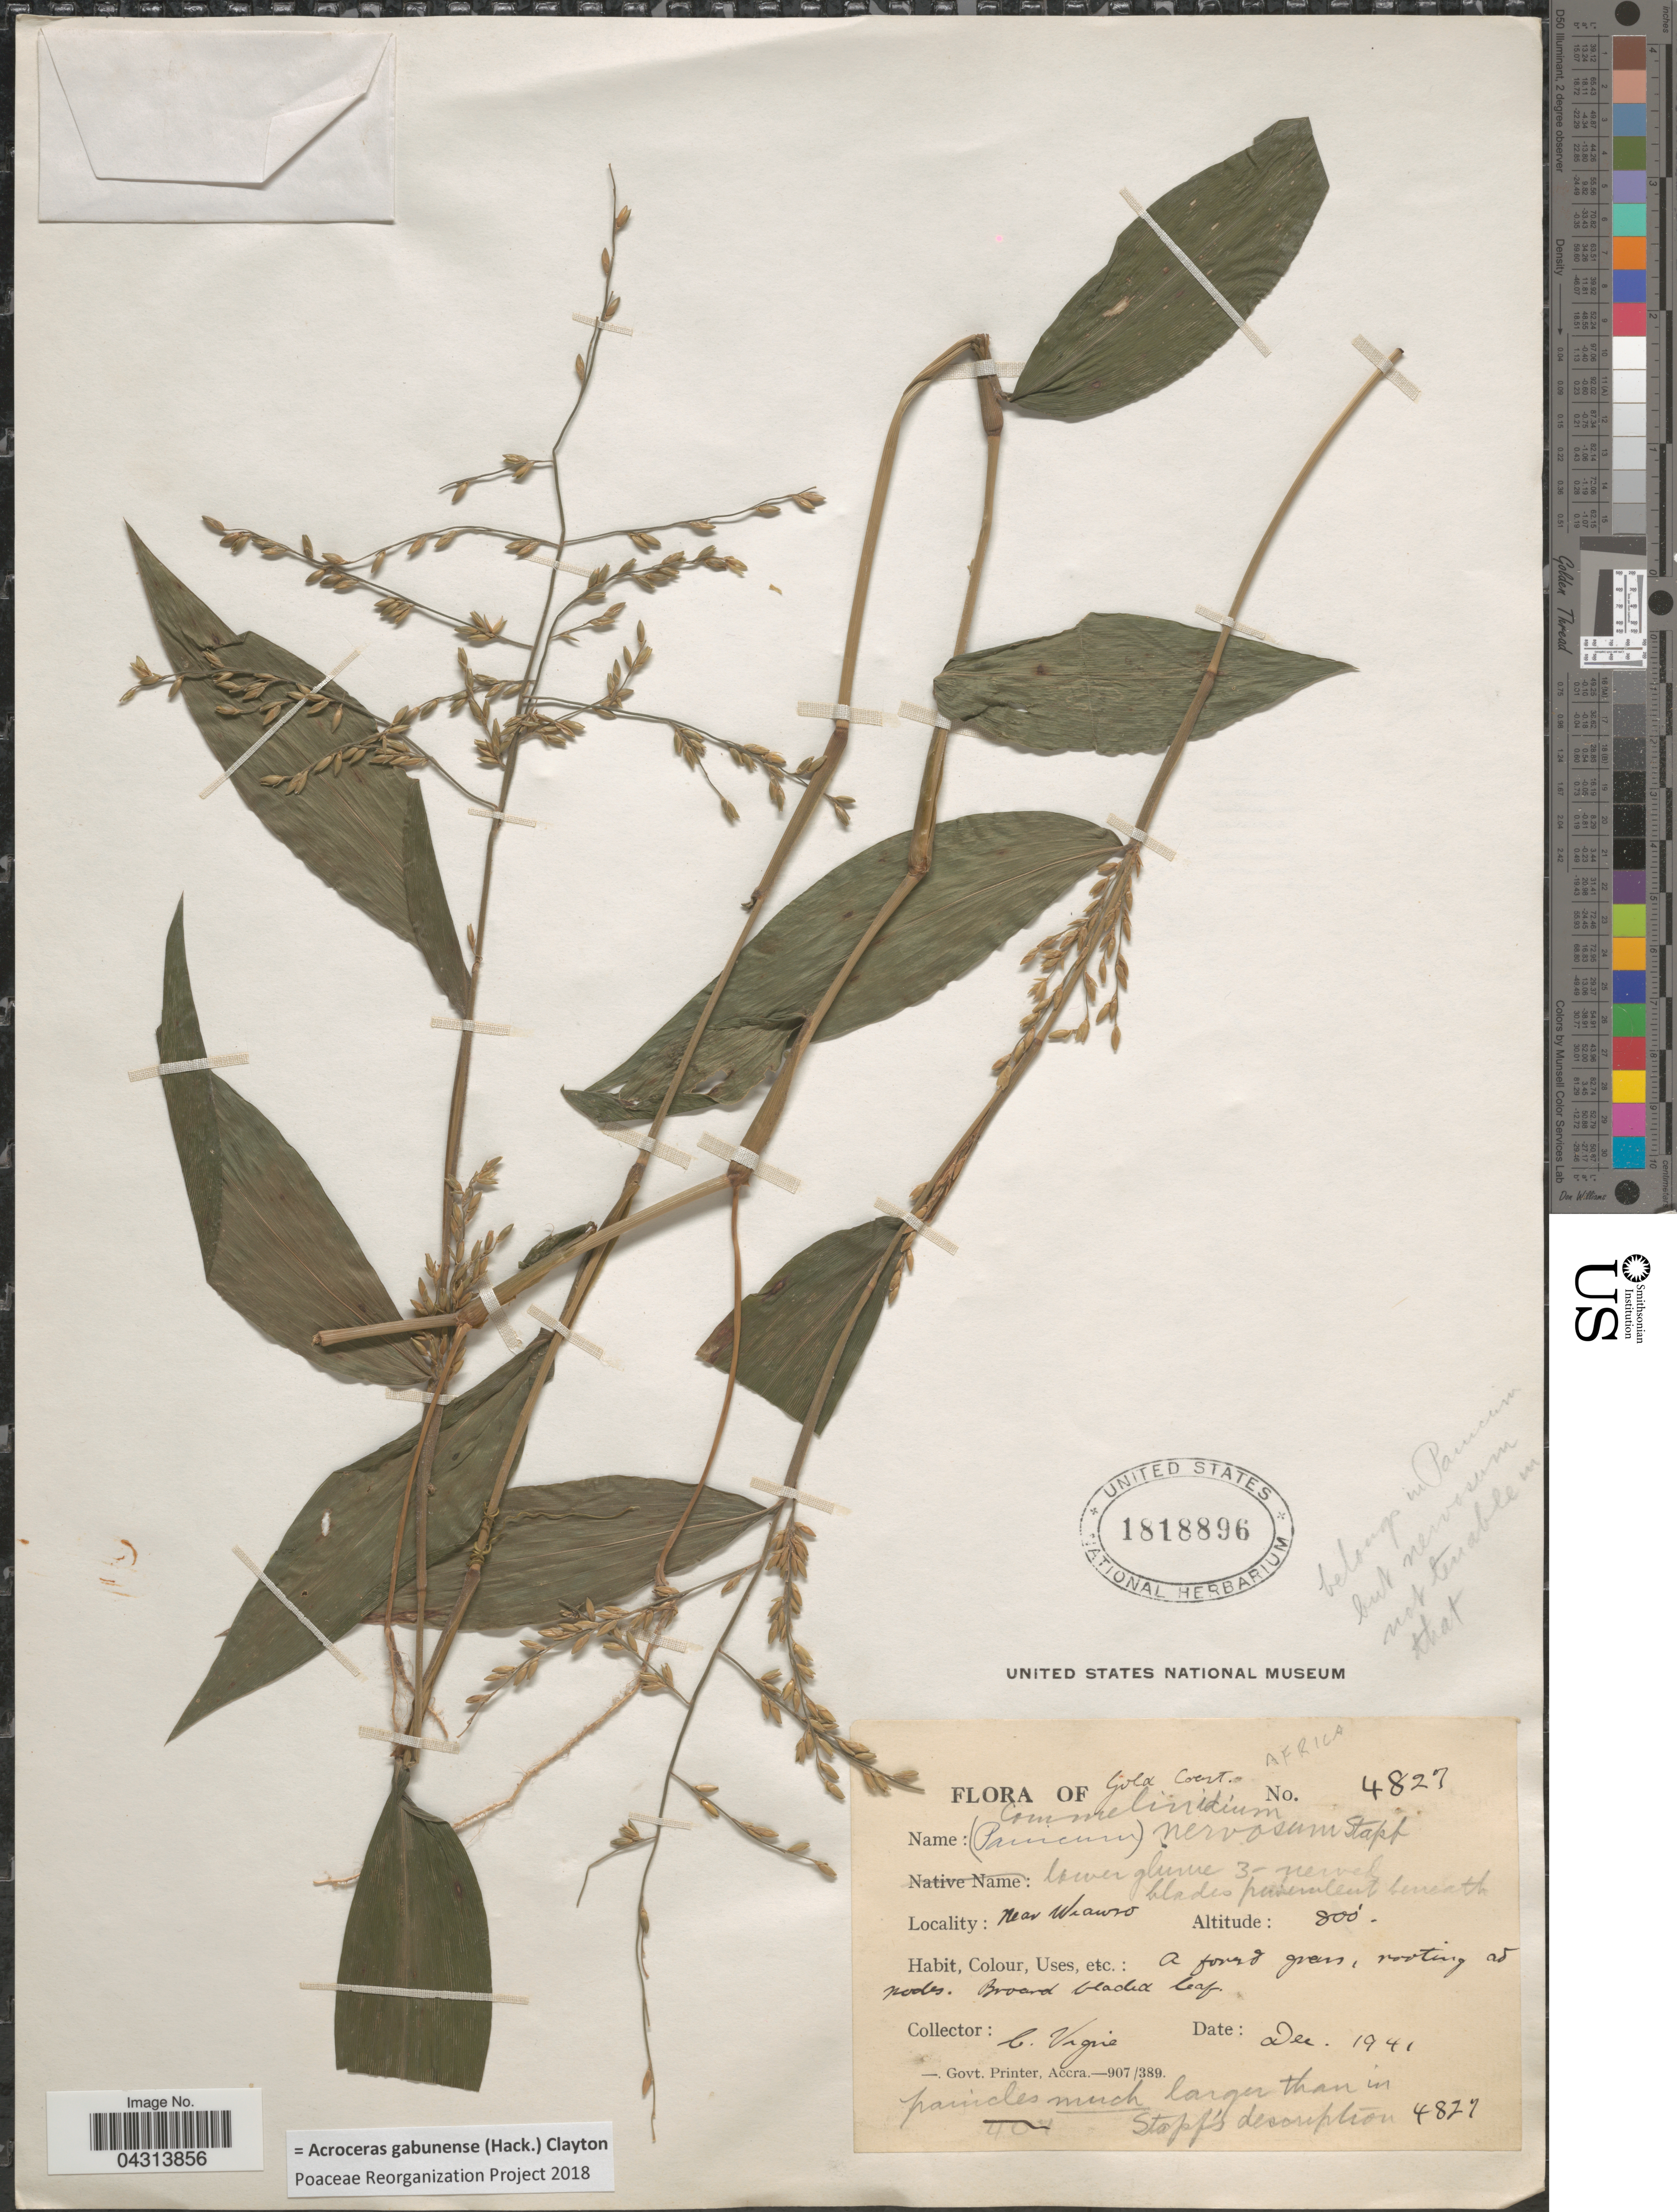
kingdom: Plantae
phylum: Tracheophyta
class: Liliopsida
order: Poales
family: Poaceae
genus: Acroceras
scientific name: Acroceras gabunense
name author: (Hack.) Clayton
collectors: C. Vigne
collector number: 4827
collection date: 1941-12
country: Ghana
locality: Gold Coast. Near Wiawso.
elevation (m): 244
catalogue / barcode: US 1818896